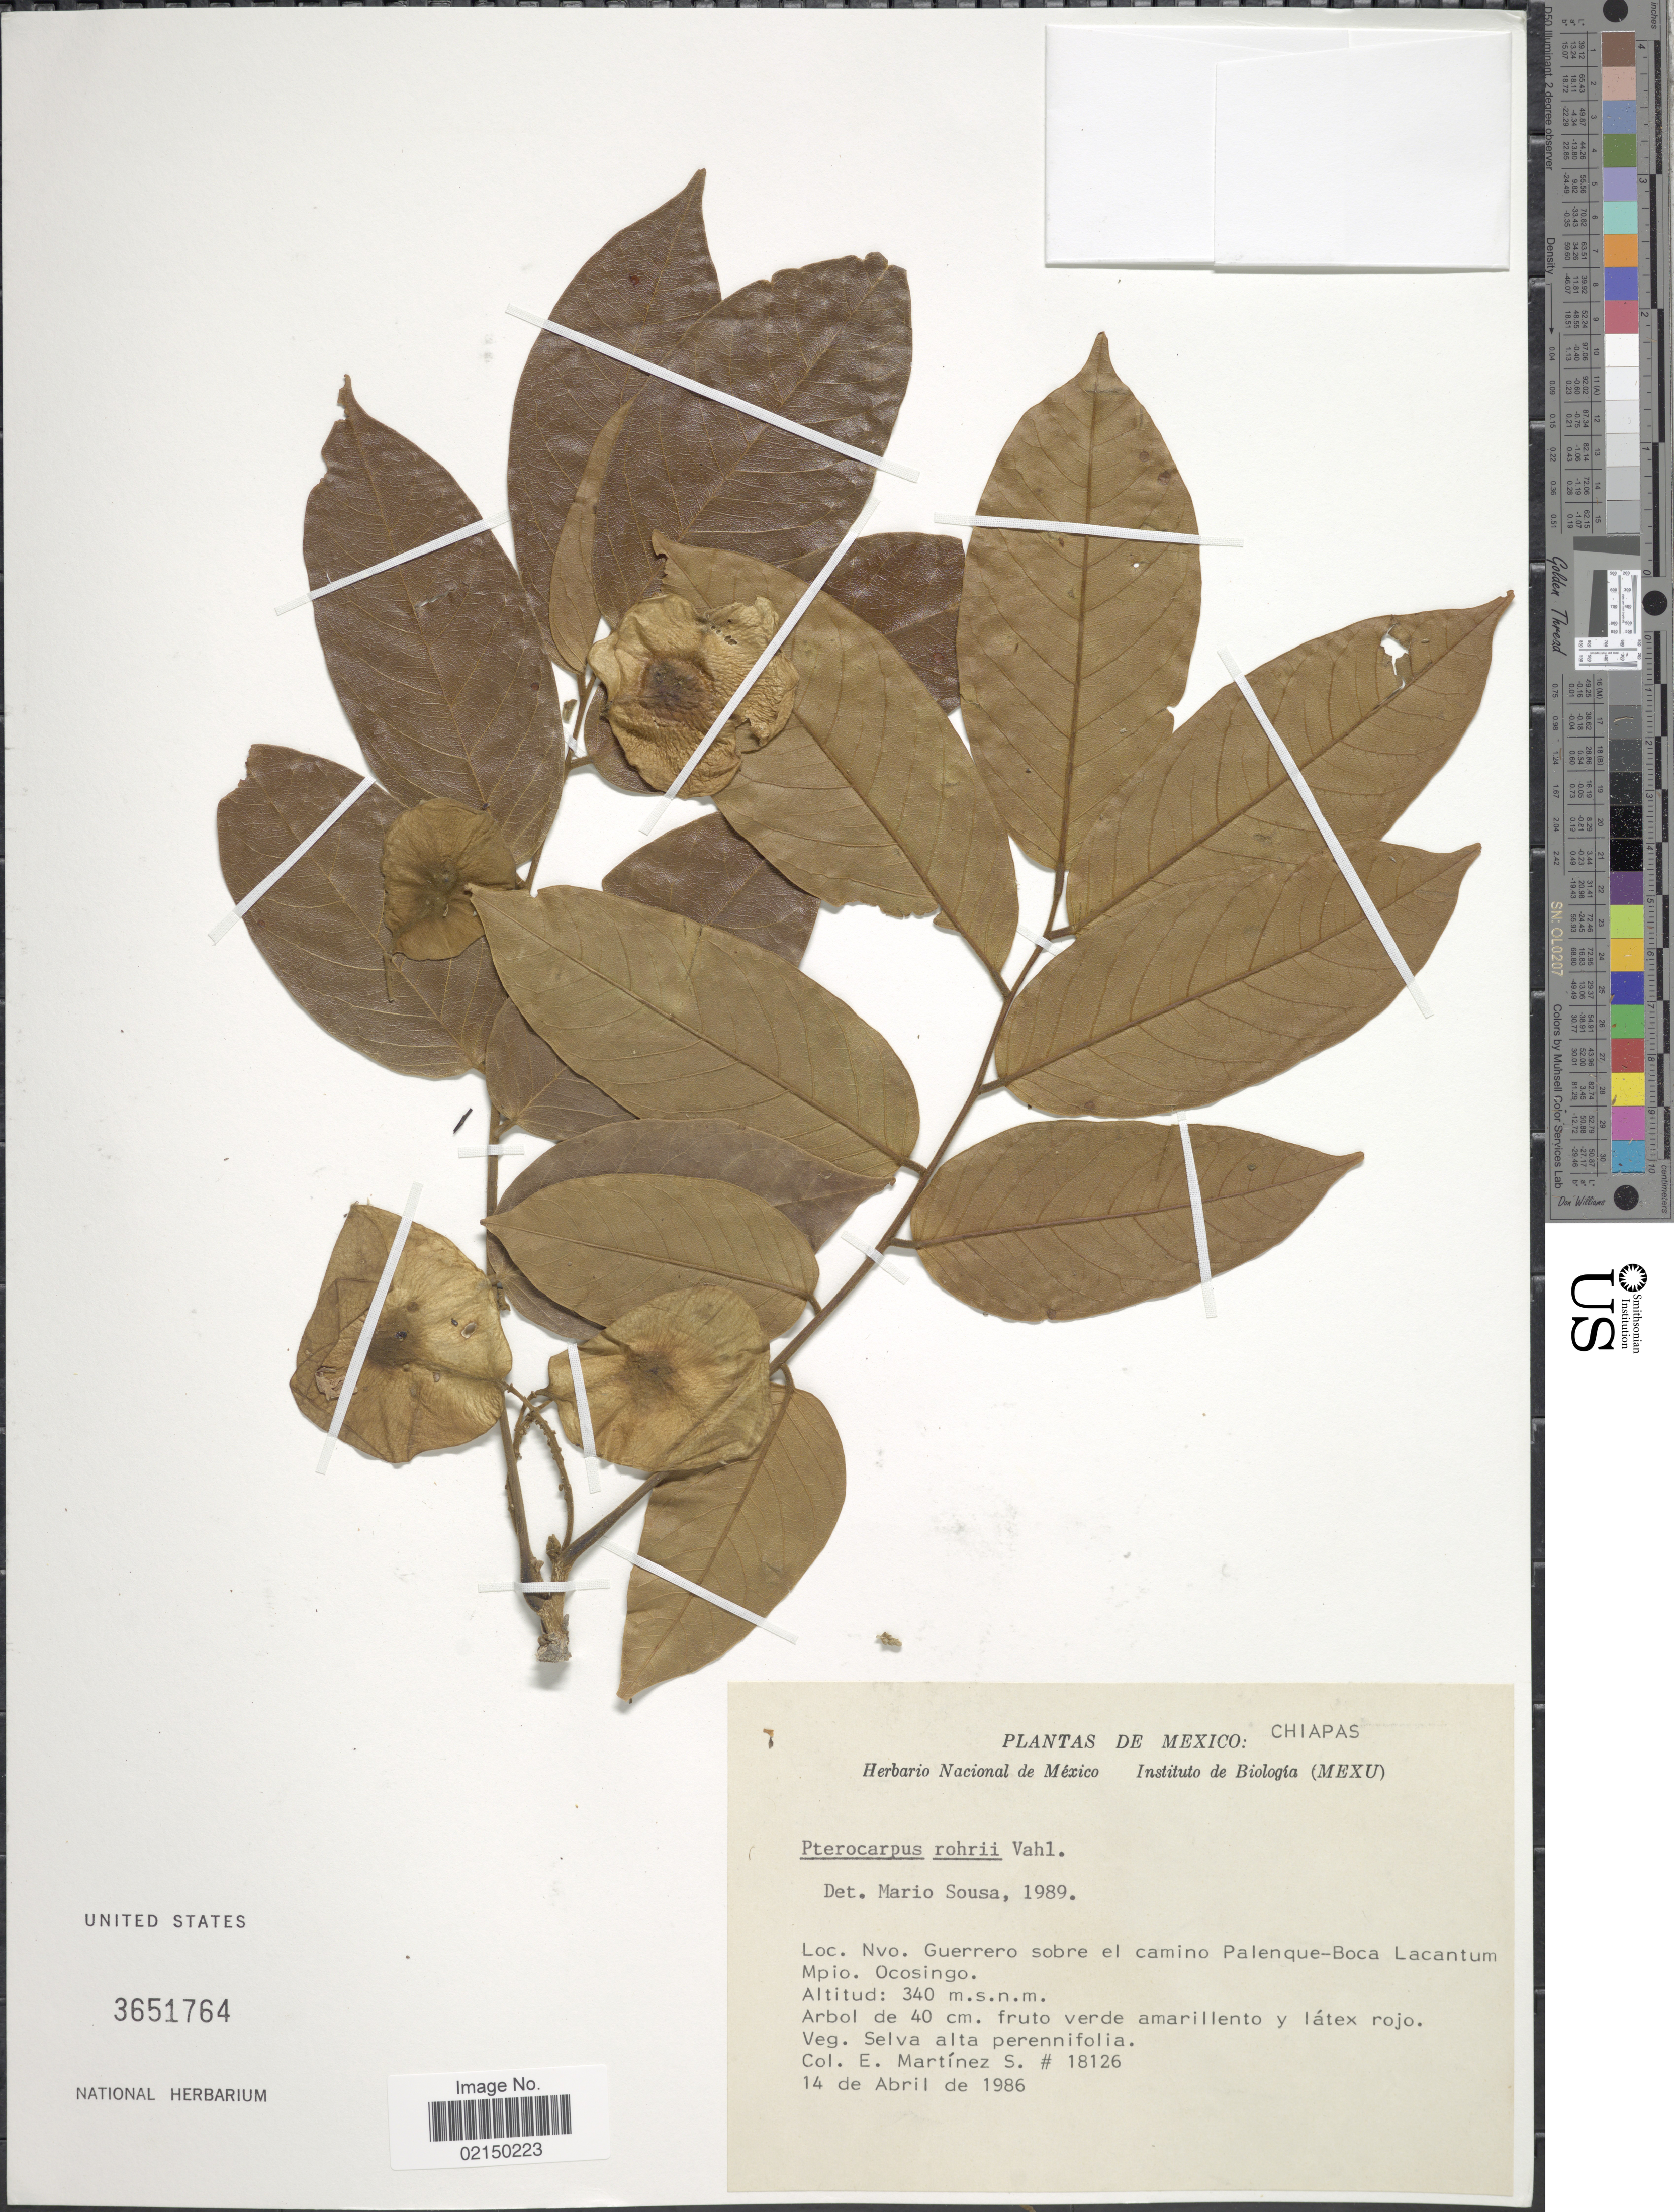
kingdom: Plantae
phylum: Tracheophyta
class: Magnoliopsida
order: Fabales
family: Fabaceae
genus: Pterocarpus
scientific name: Pterocarpus reticulatus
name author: Standl.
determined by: Klitgaard, B. B.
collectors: E. M. Martínez S.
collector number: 18126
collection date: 1986-04-14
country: Mexico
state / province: Chiapas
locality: Nvo. Guerrero sobre el camino Palenque-Boca Lacantum, Mpio, Ocosingo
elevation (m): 340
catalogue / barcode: US 3651764